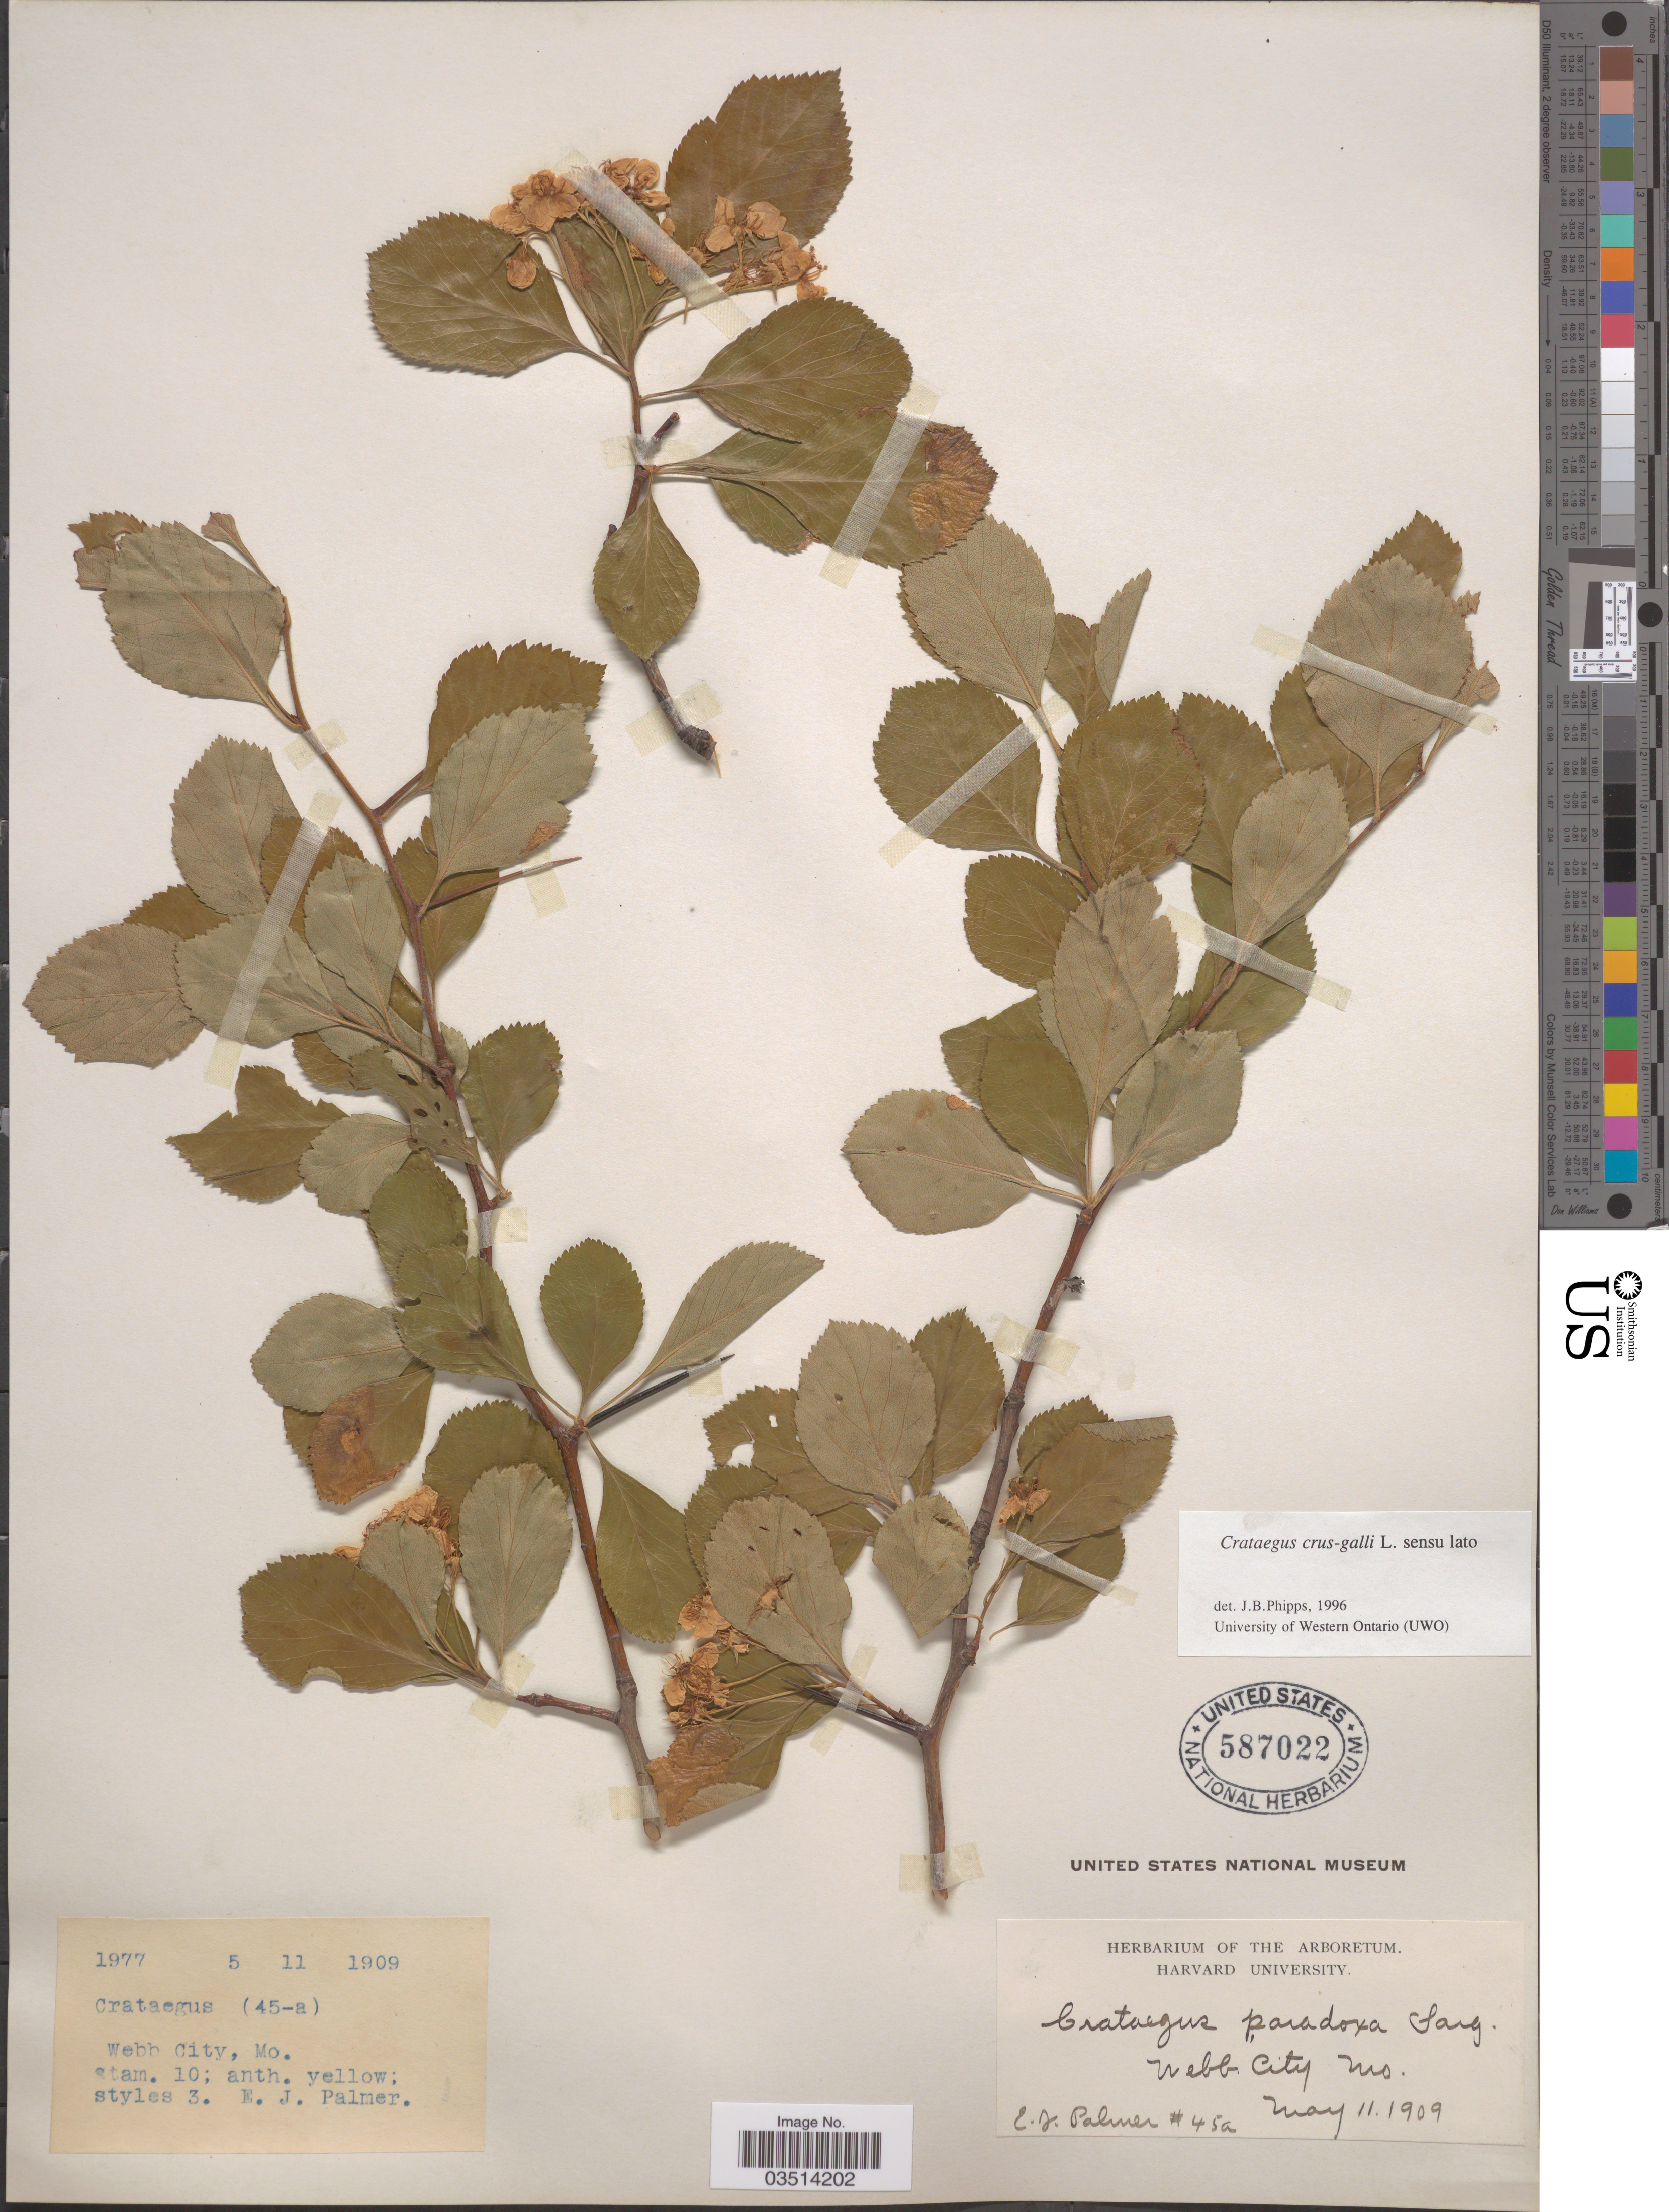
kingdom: Plantae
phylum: Tracheophyta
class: Magnoliopsida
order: Rosales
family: Rosaceae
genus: Crataegus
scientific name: Crataegus crus-galli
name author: L.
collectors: E. J. Palmer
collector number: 45-a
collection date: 1909-05-11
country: United States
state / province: Missouri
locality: Webb City.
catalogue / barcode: US 587022